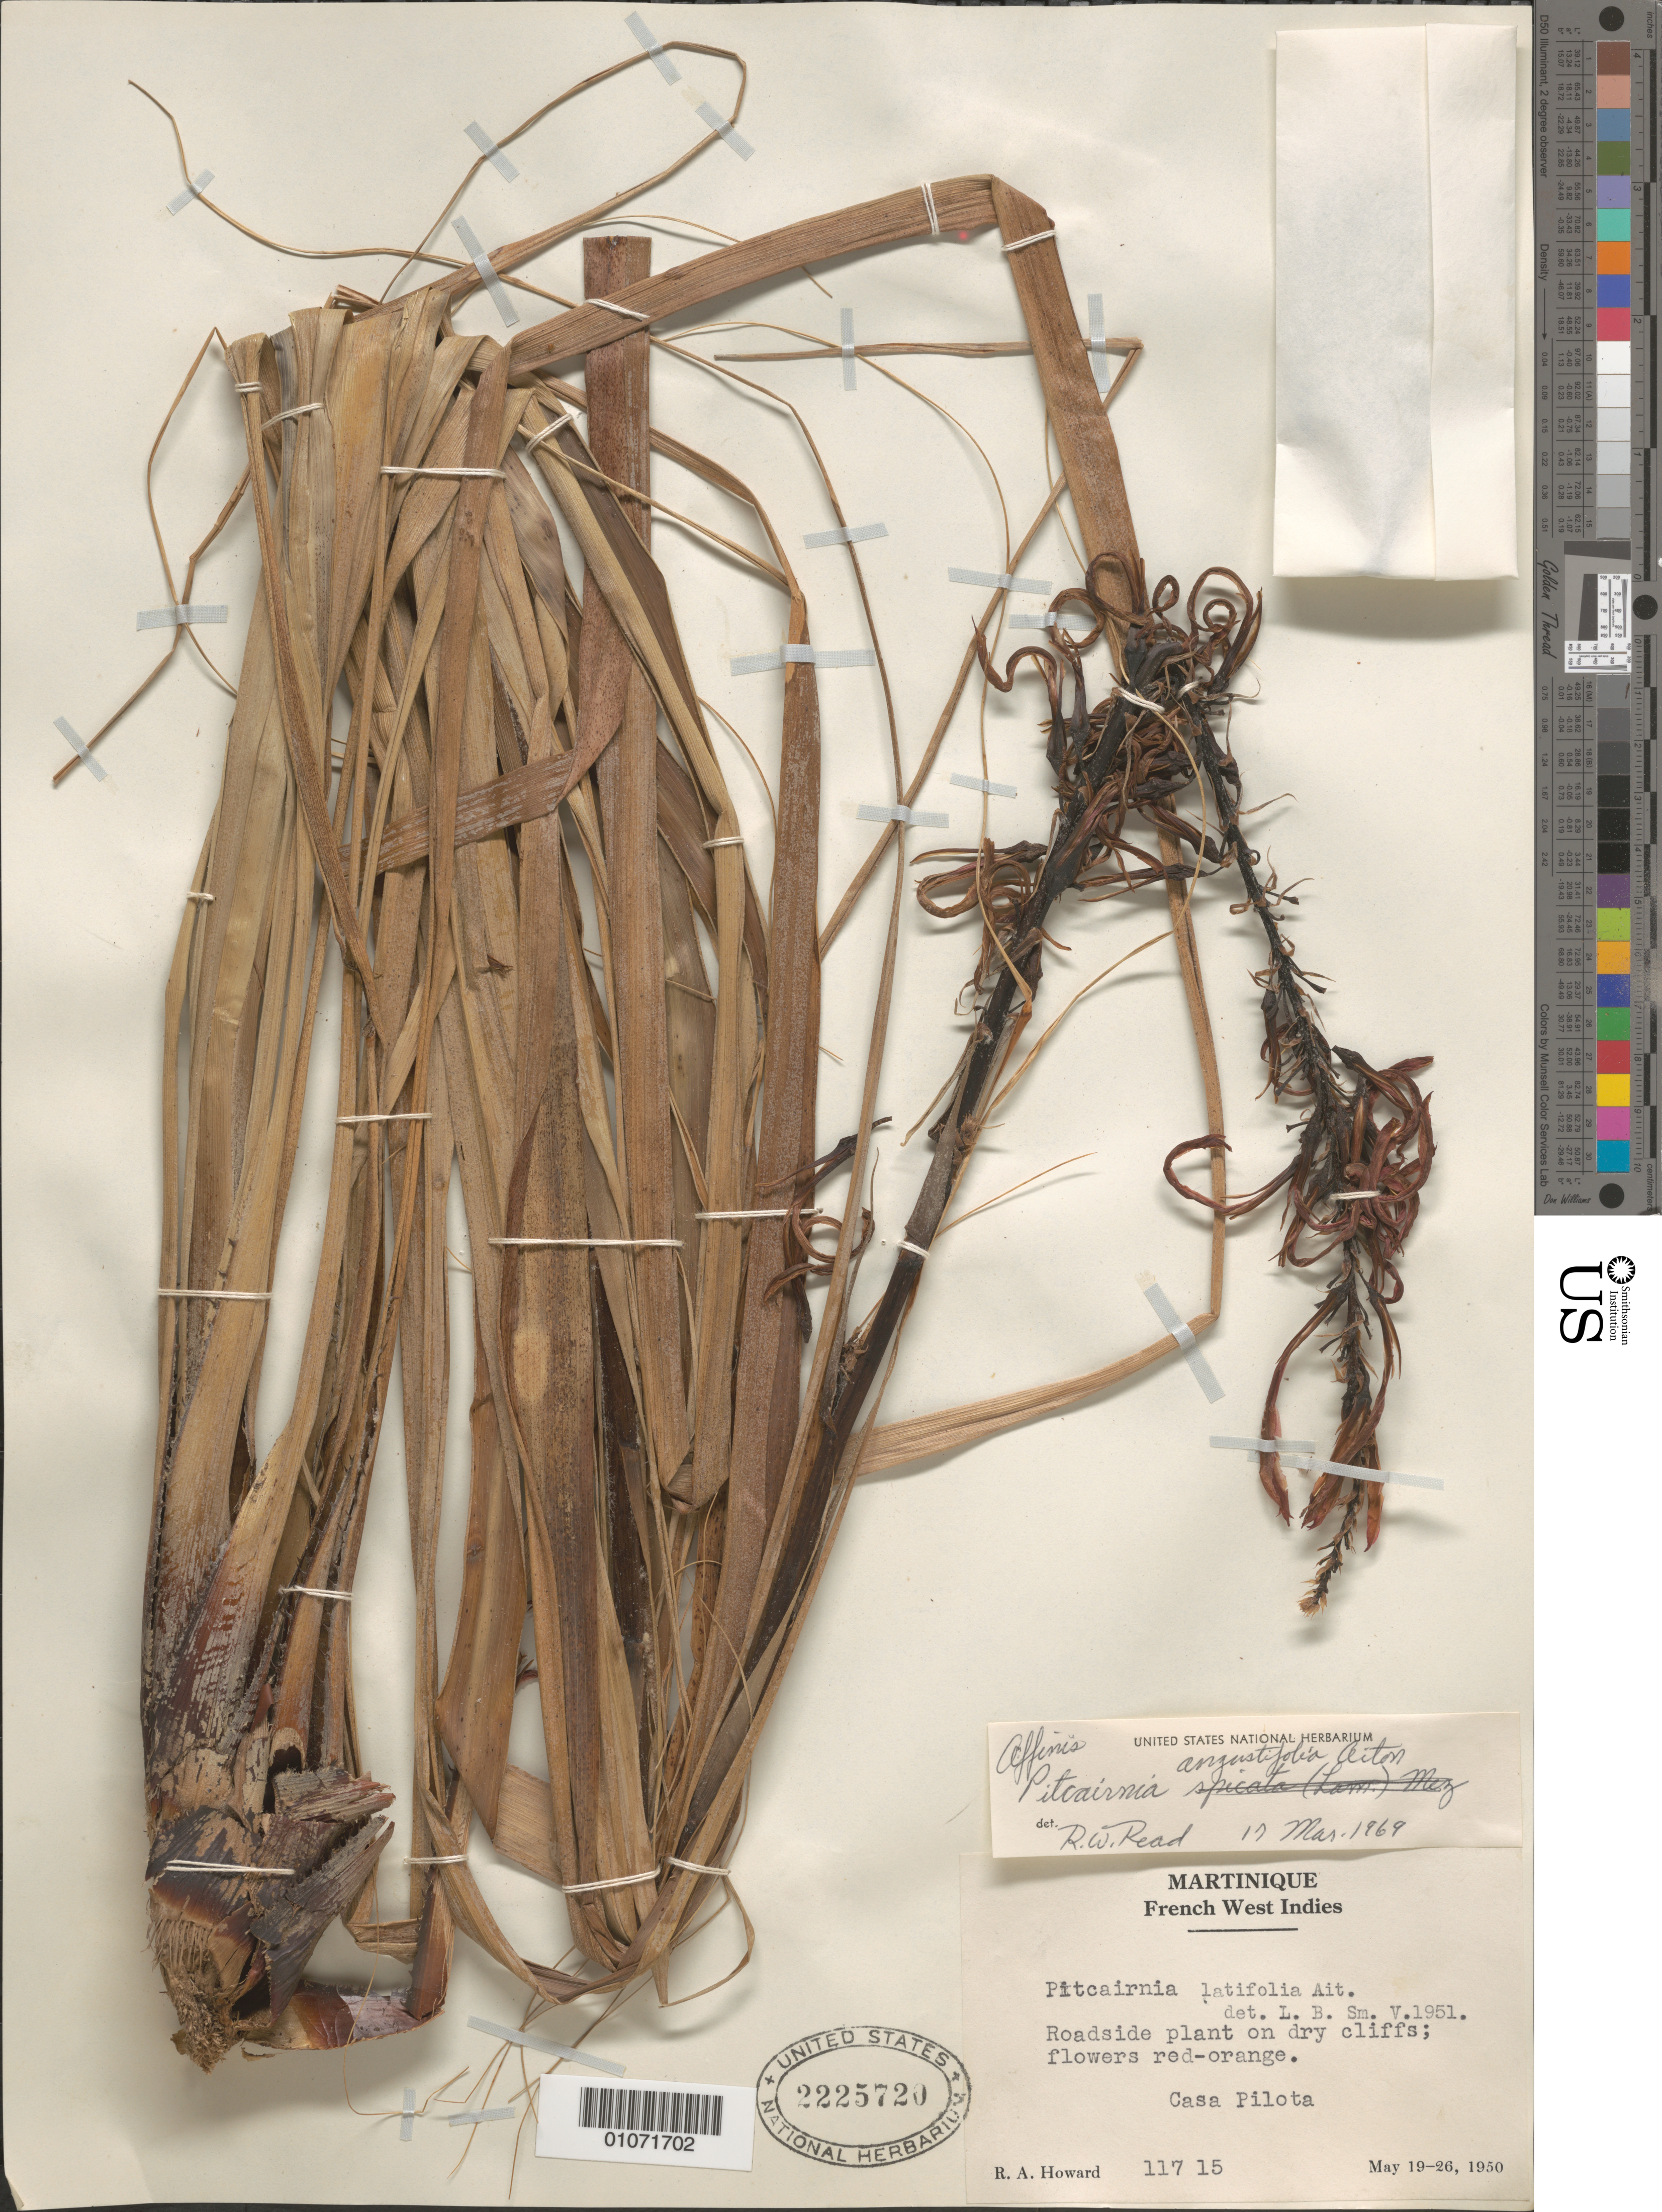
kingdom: Plantae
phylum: Tracheophyta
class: Liliopsida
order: Poales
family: Bromeliaceae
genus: Pitcairnia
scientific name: Pitcairnia angustifolia var. angustifolia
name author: Sol. ex Aiton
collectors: R. A. Howard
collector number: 11715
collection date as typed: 19 May 1950 to 26 May 1950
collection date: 1950-05-19/1950-05-26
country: Martinique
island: Martinique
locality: Casa Pilota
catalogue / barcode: US 2225720